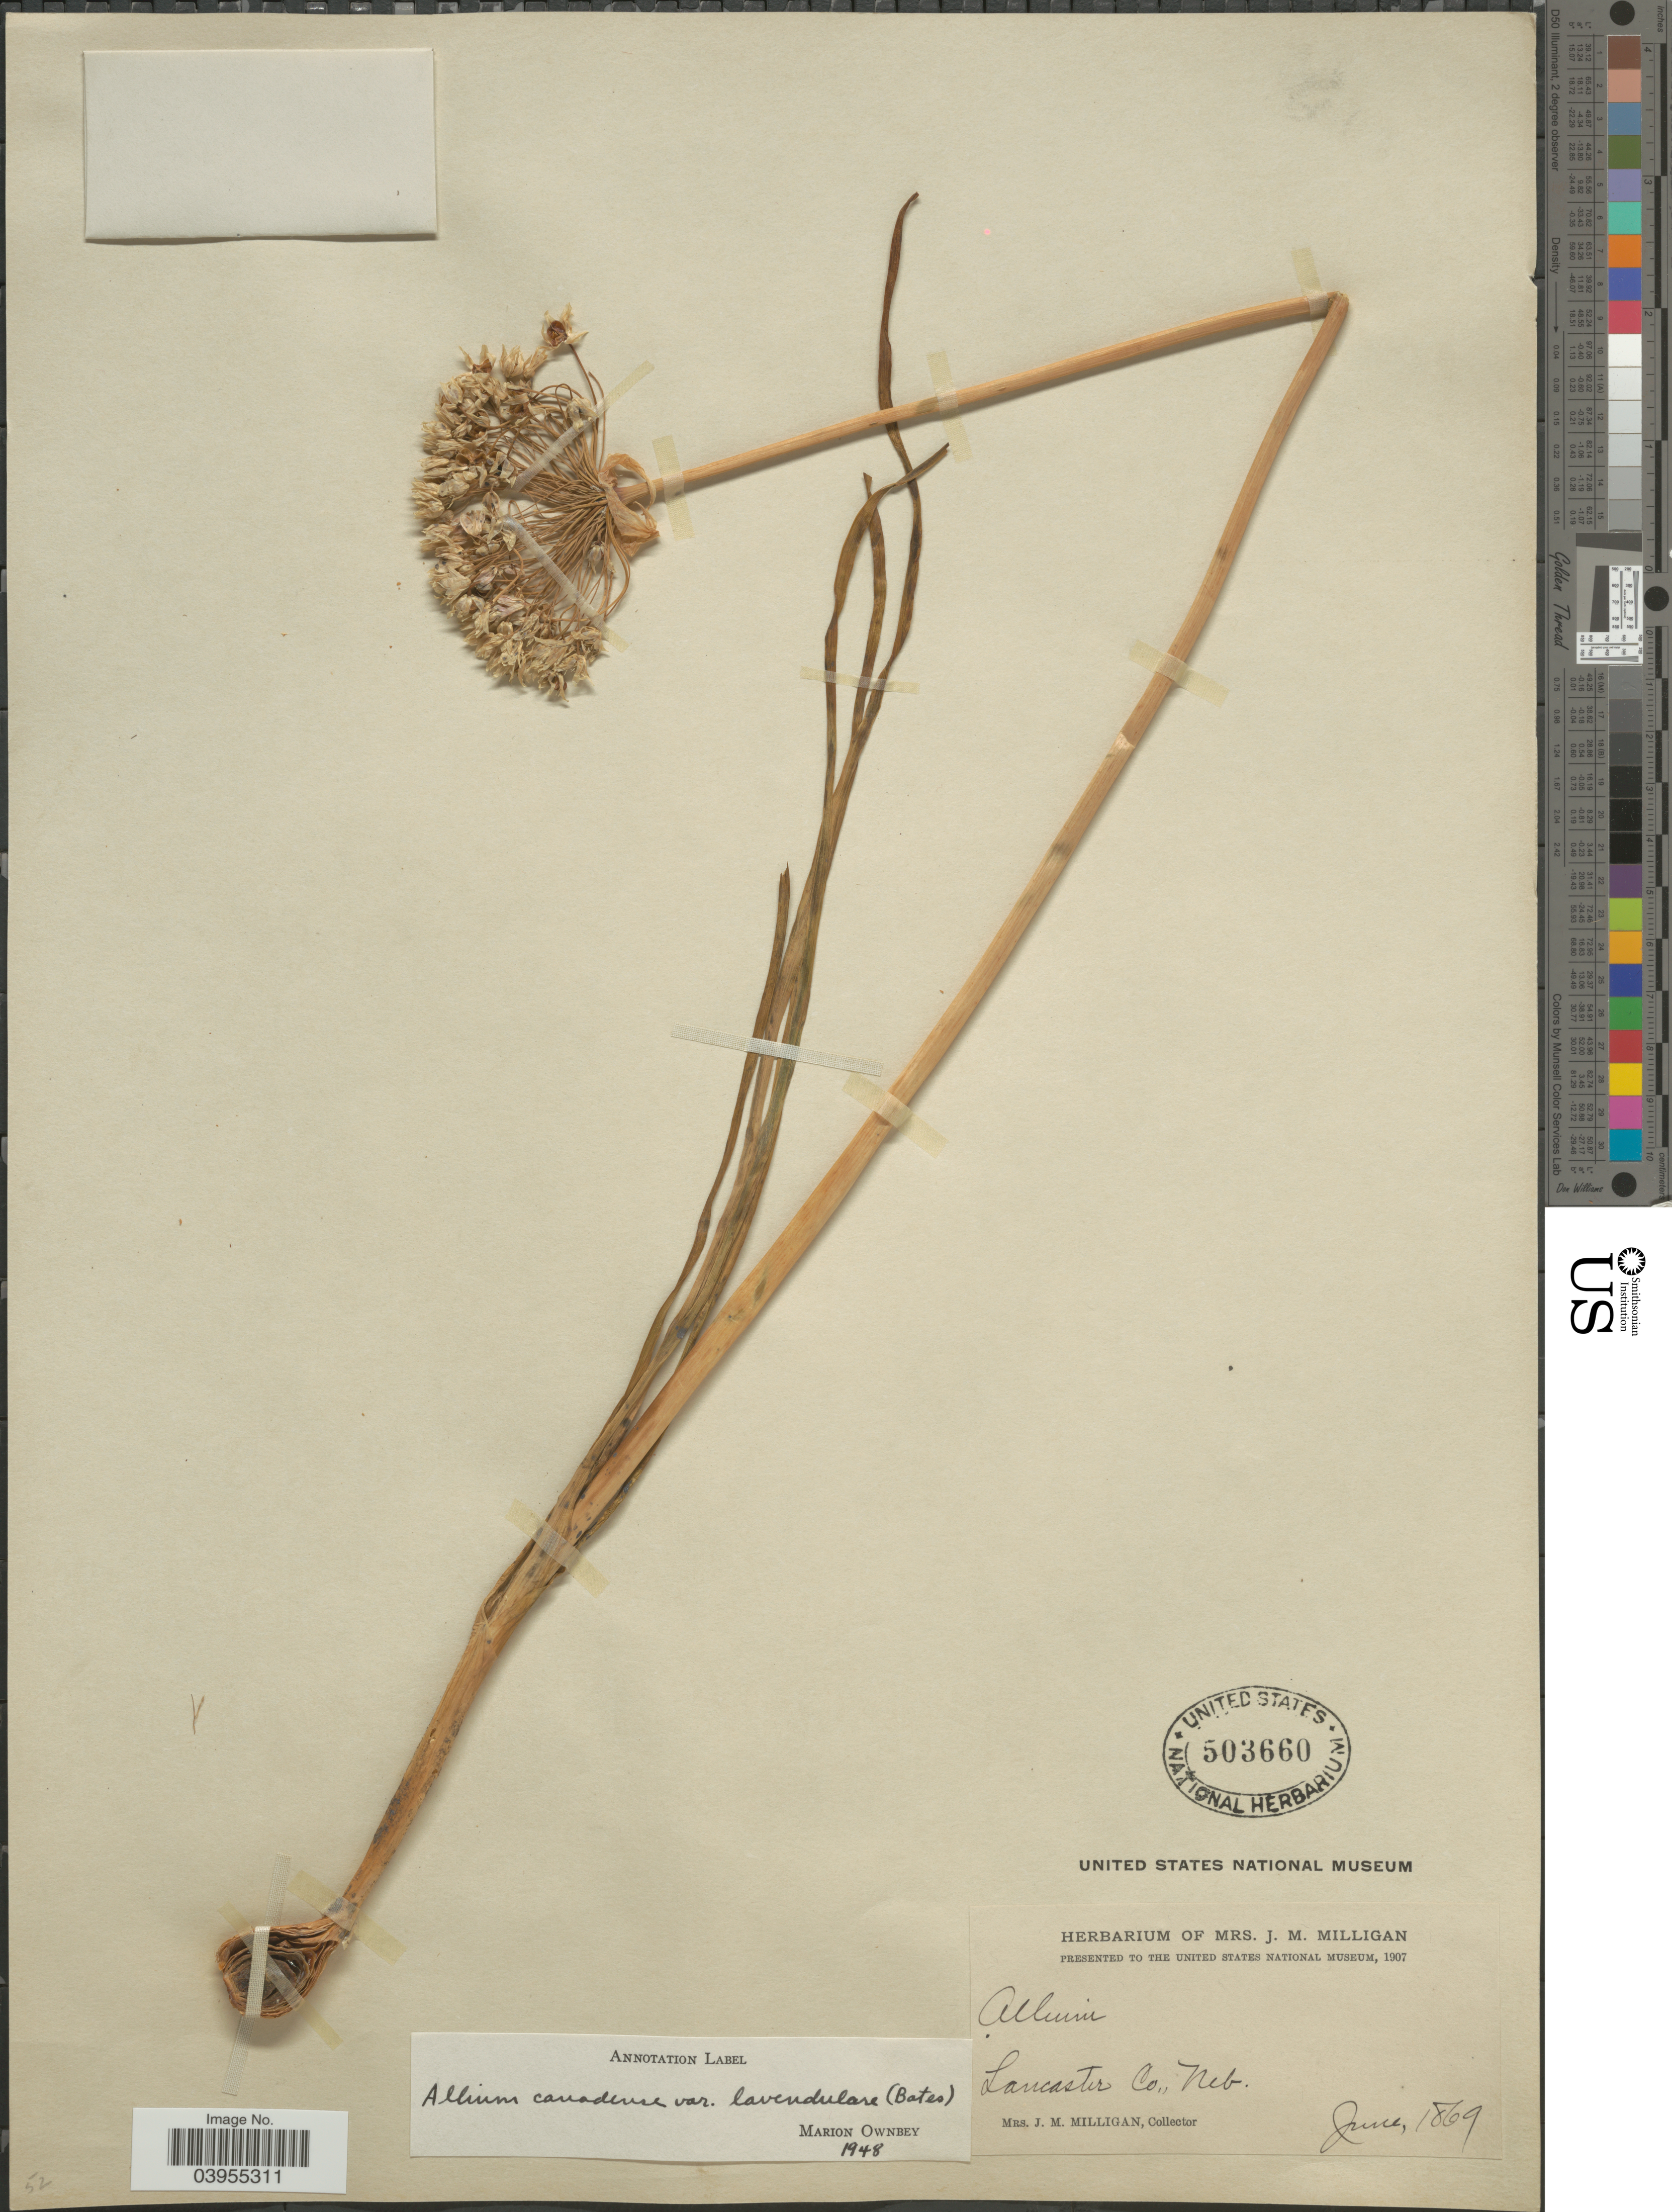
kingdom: Plantae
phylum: Tracheophyta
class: Liliopsida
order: Asparagales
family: Amaryllidaceae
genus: Allium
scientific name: Allium canadense var. lavandulare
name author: (Bates) Ownbey & Aase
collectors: J. Milligan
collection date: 1869-06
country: United States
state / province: Nebraska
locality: Lancaster Co.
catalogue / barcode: US 503660